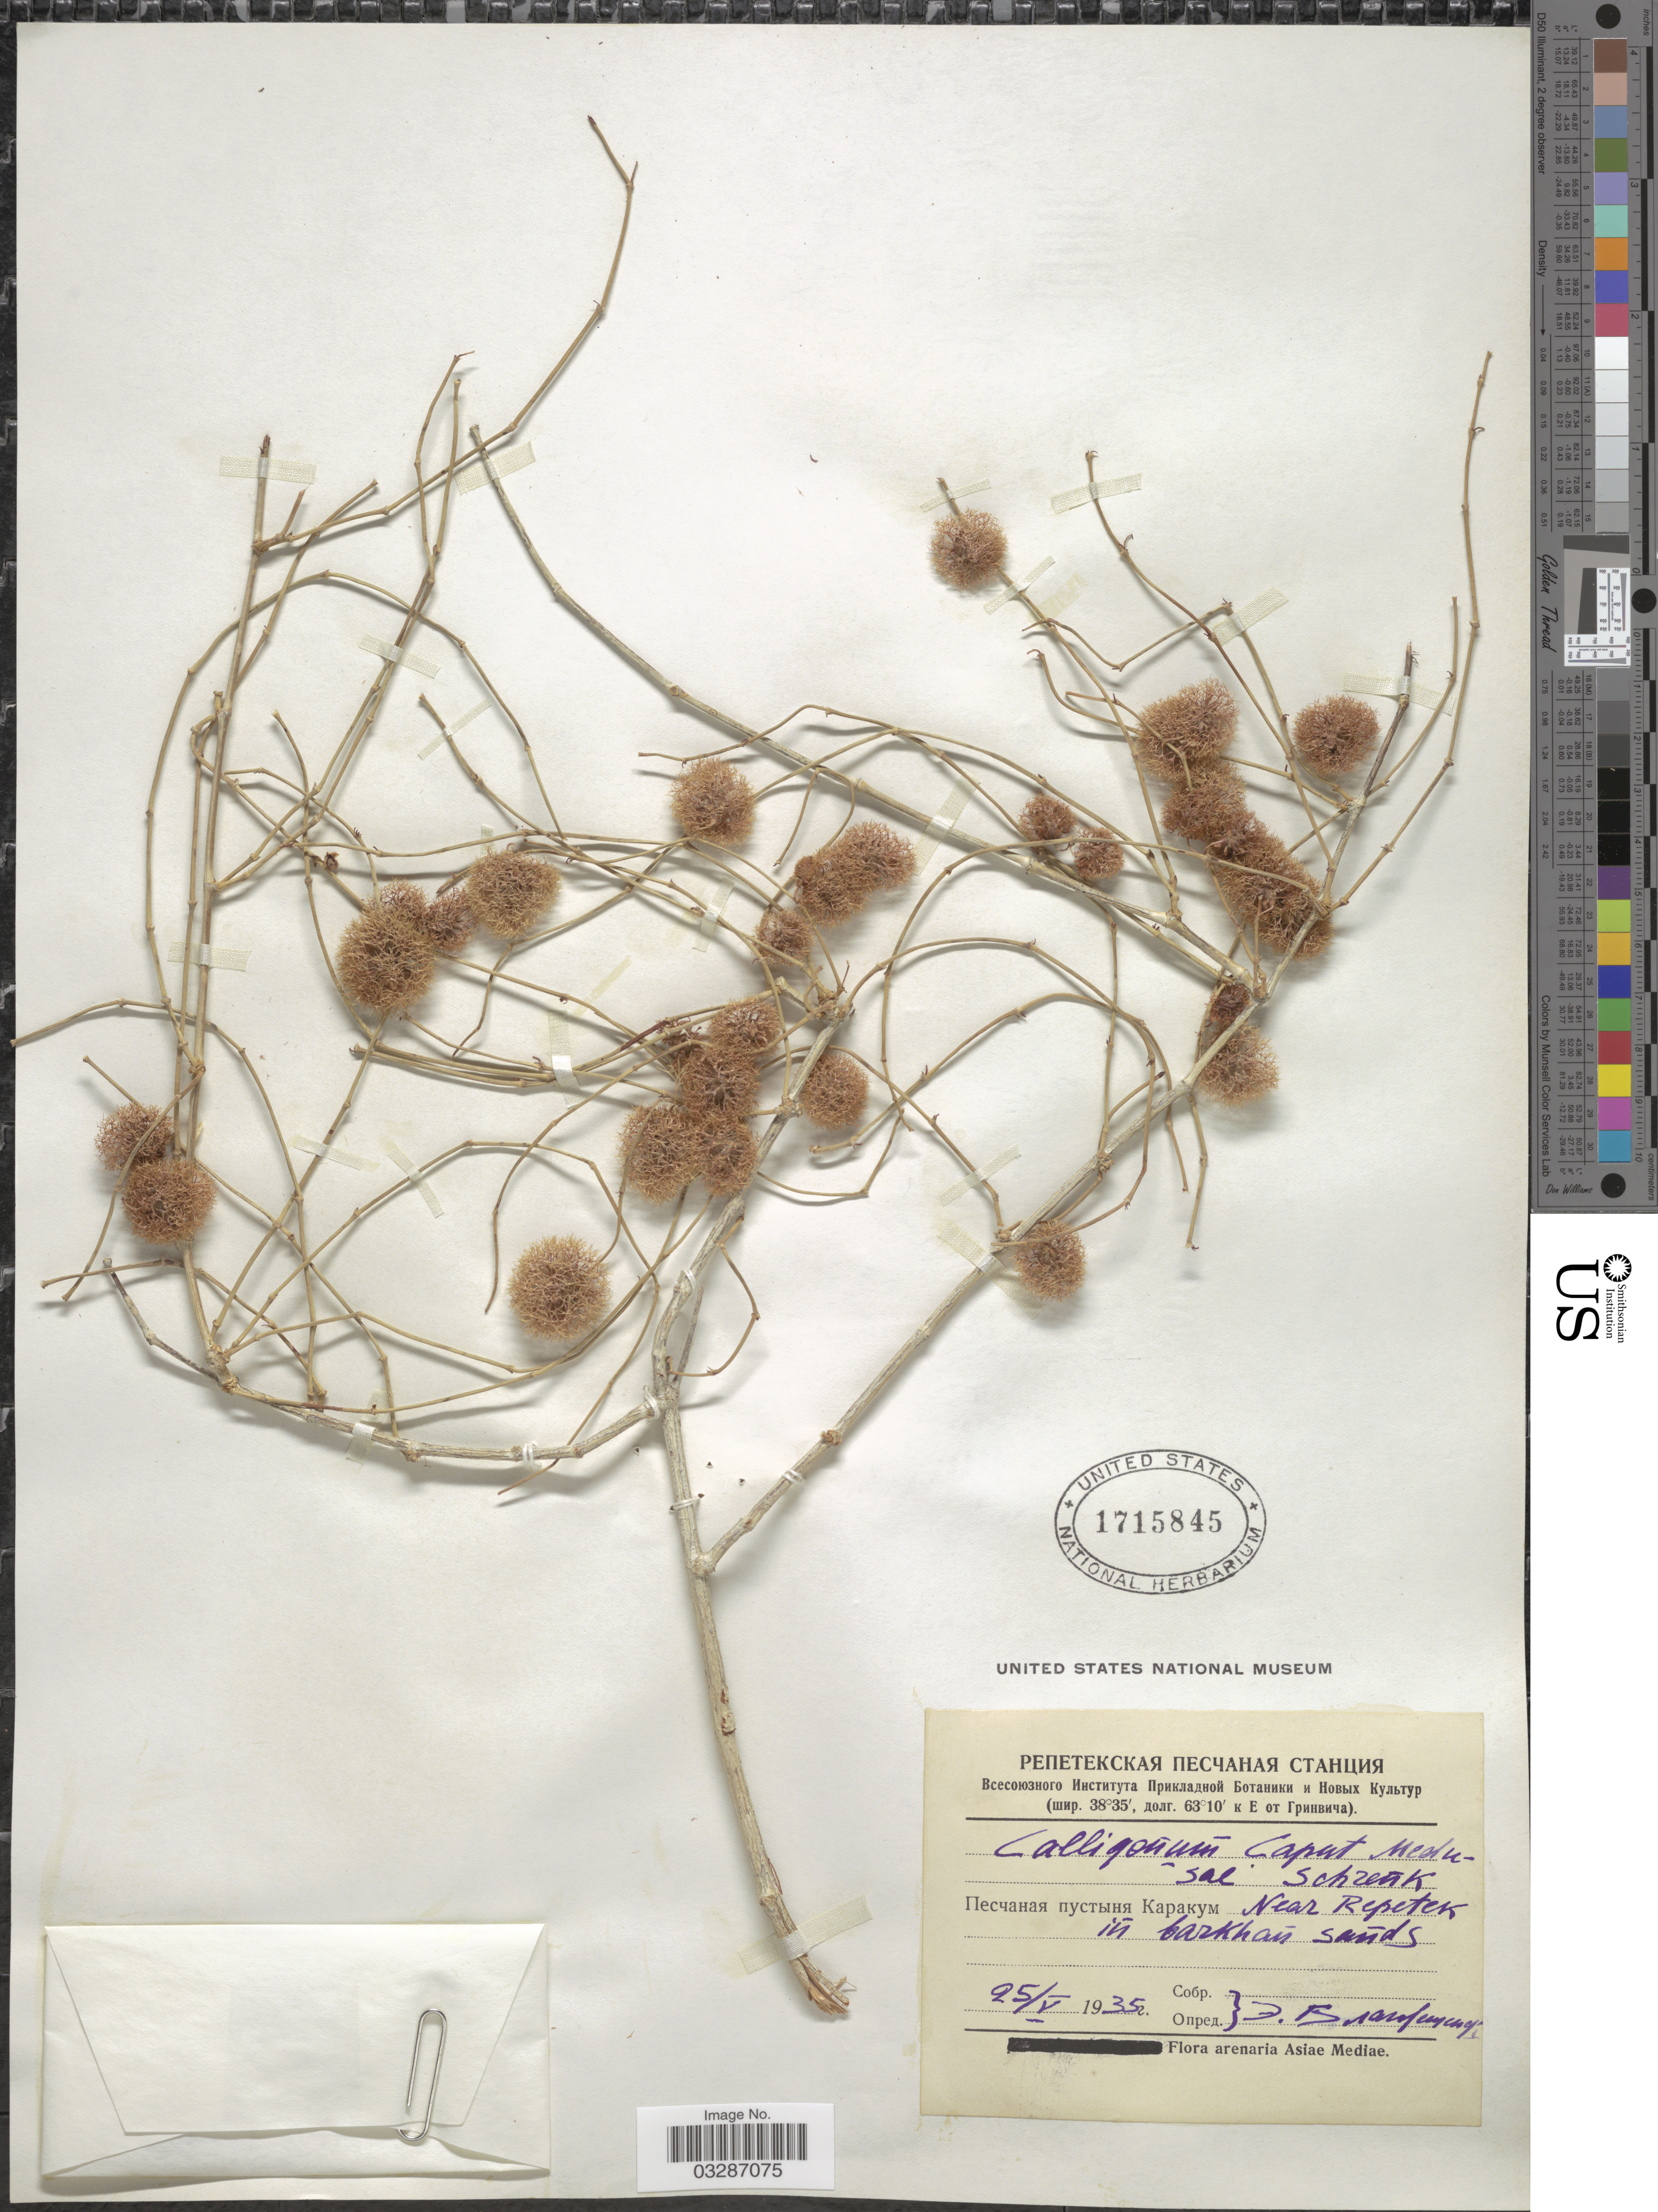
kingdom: Plantae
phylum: Tracheophyta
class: Magnoliopsida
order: Caryophyllales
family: Polygonaceae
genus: Calligonum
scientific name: Calligonum caput-medusae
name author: Schrenk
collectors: E. Blagoveshenskiy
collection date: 1935-05-25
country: Turkmenistan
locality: Karakum Desert, near Repetek.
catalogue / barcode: US 1715845